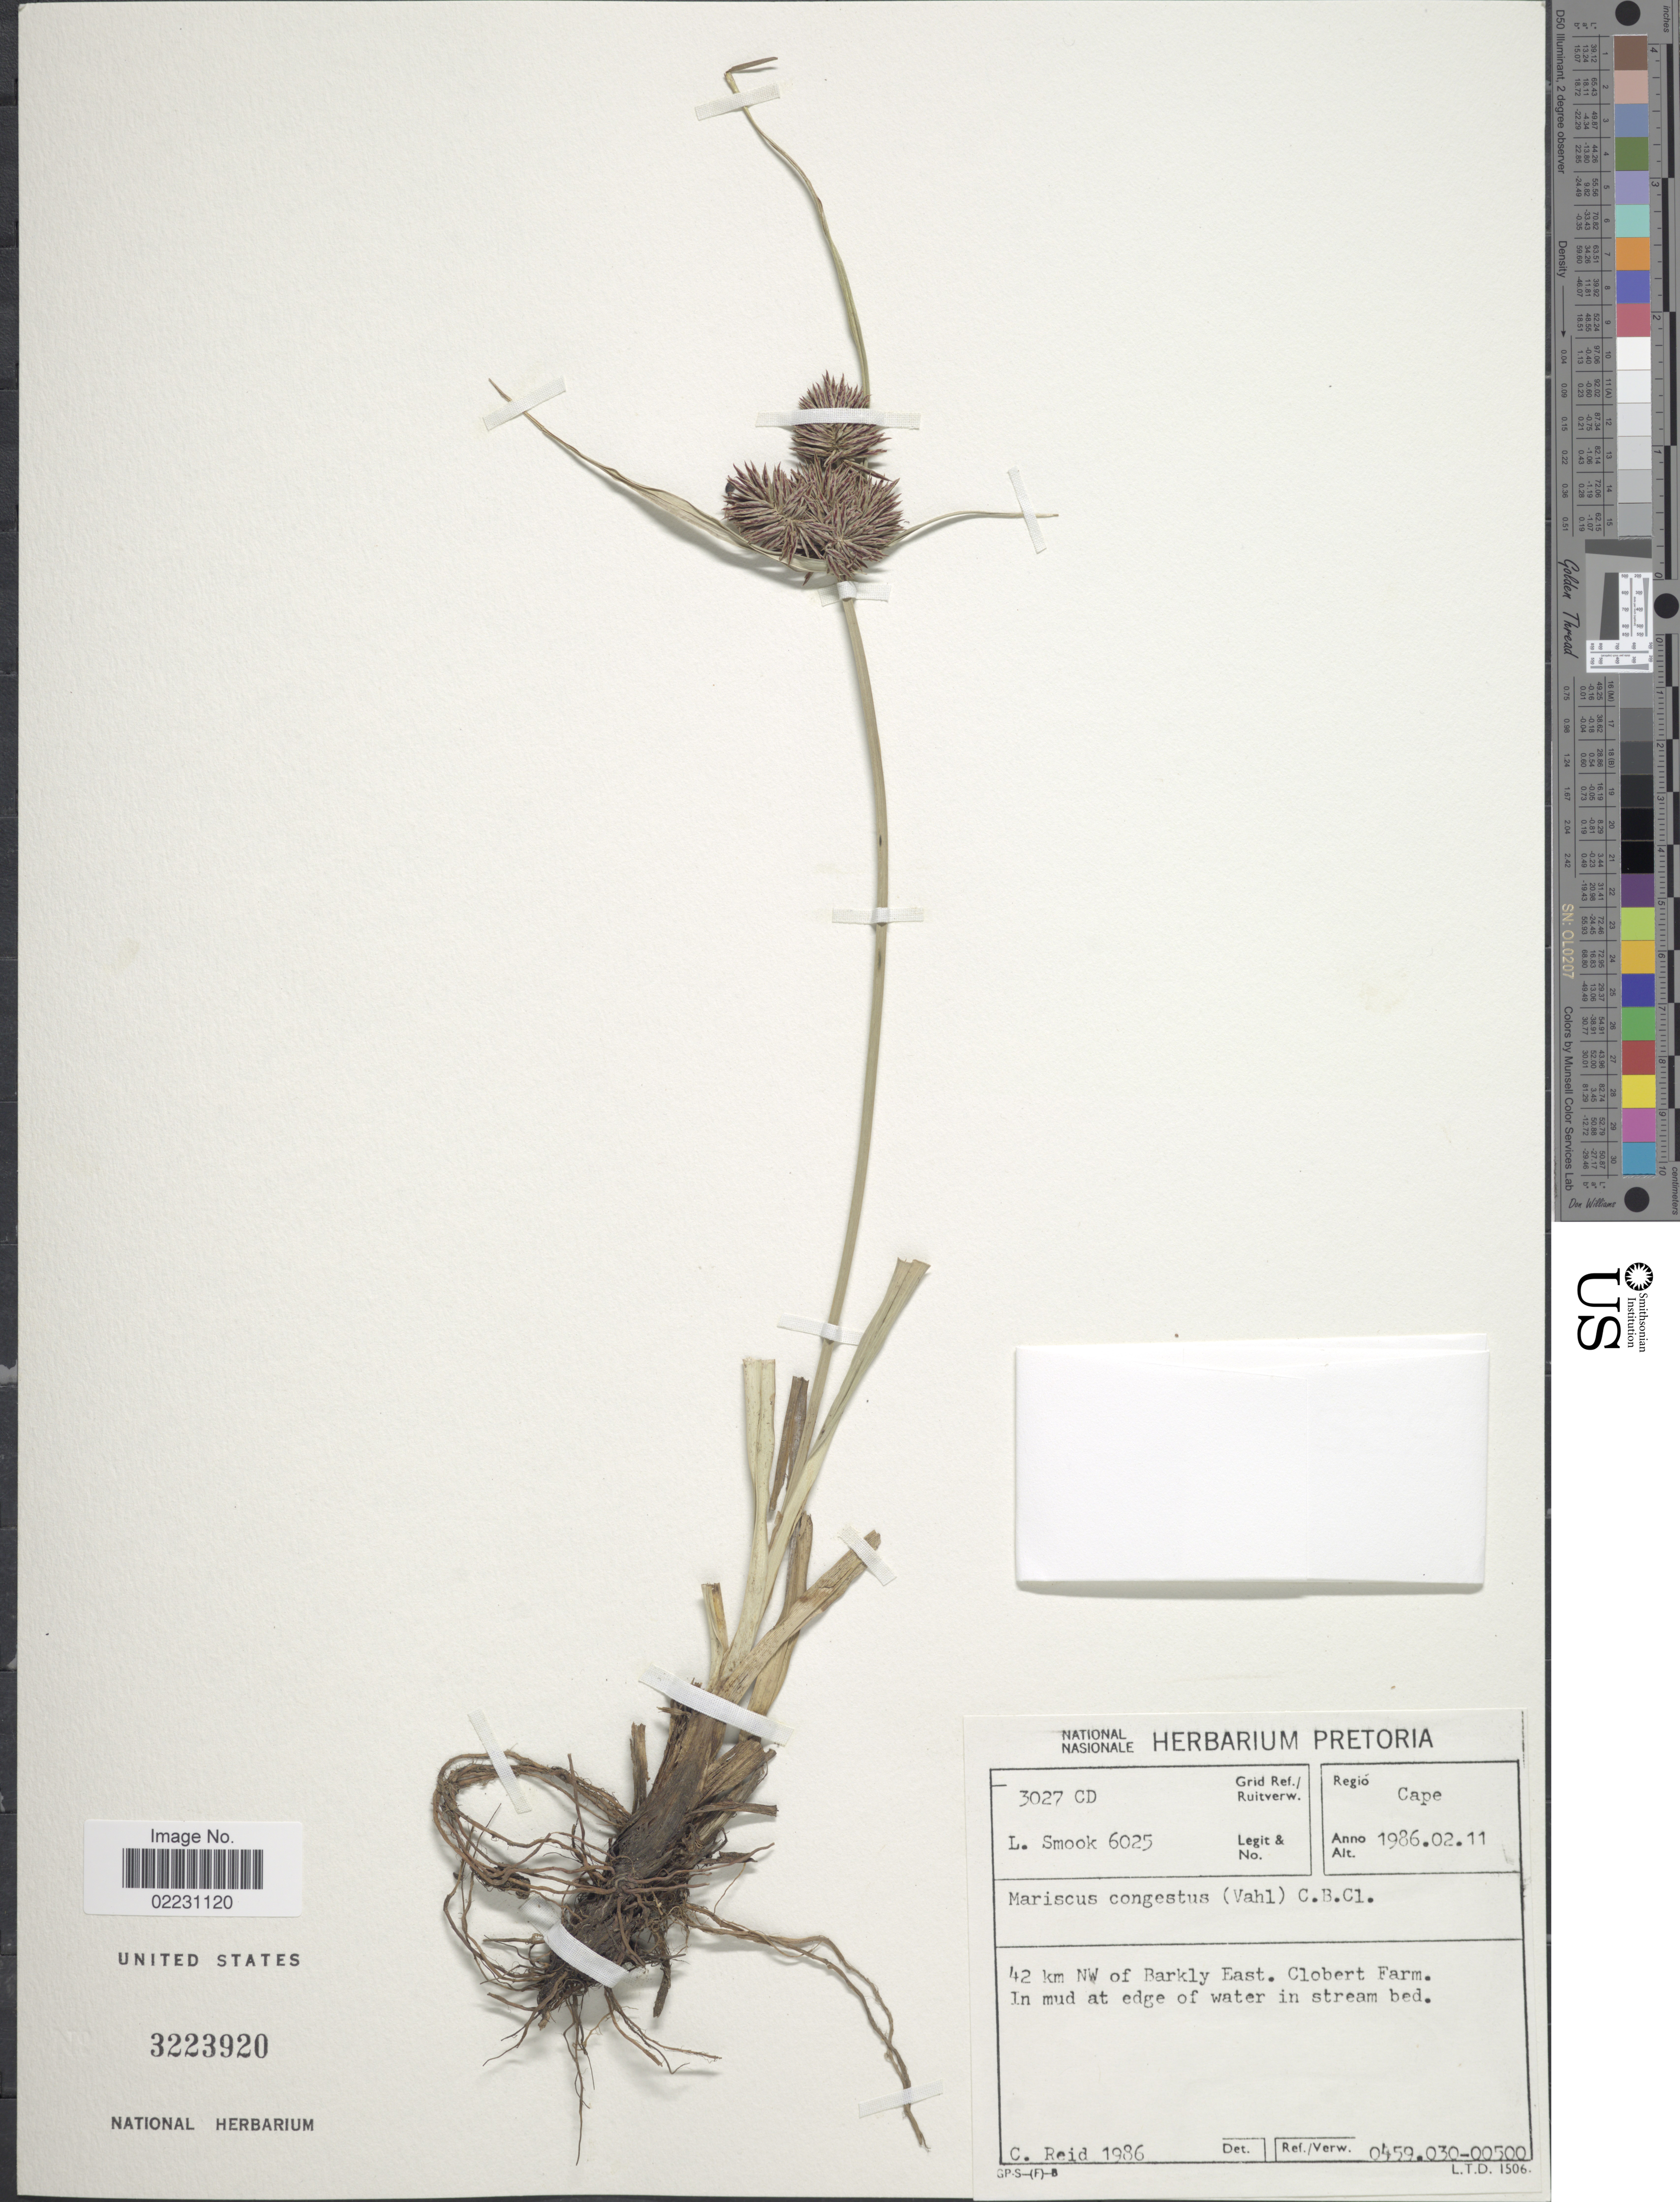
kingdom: Plantae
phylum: Tracheophyta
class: Liliopsida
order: Poales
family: Cyperaceae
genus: Cyperus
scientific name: Cyperus congestus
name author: Vahl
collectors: L. Smook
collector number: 6025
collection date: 1986-02-11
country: South Africa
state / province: Eastern Cape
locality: Regio Cape. 42 km NW of Barkly East. Clobert Farm.In mud at edge of water in stream bed.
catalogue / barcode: US 3223920